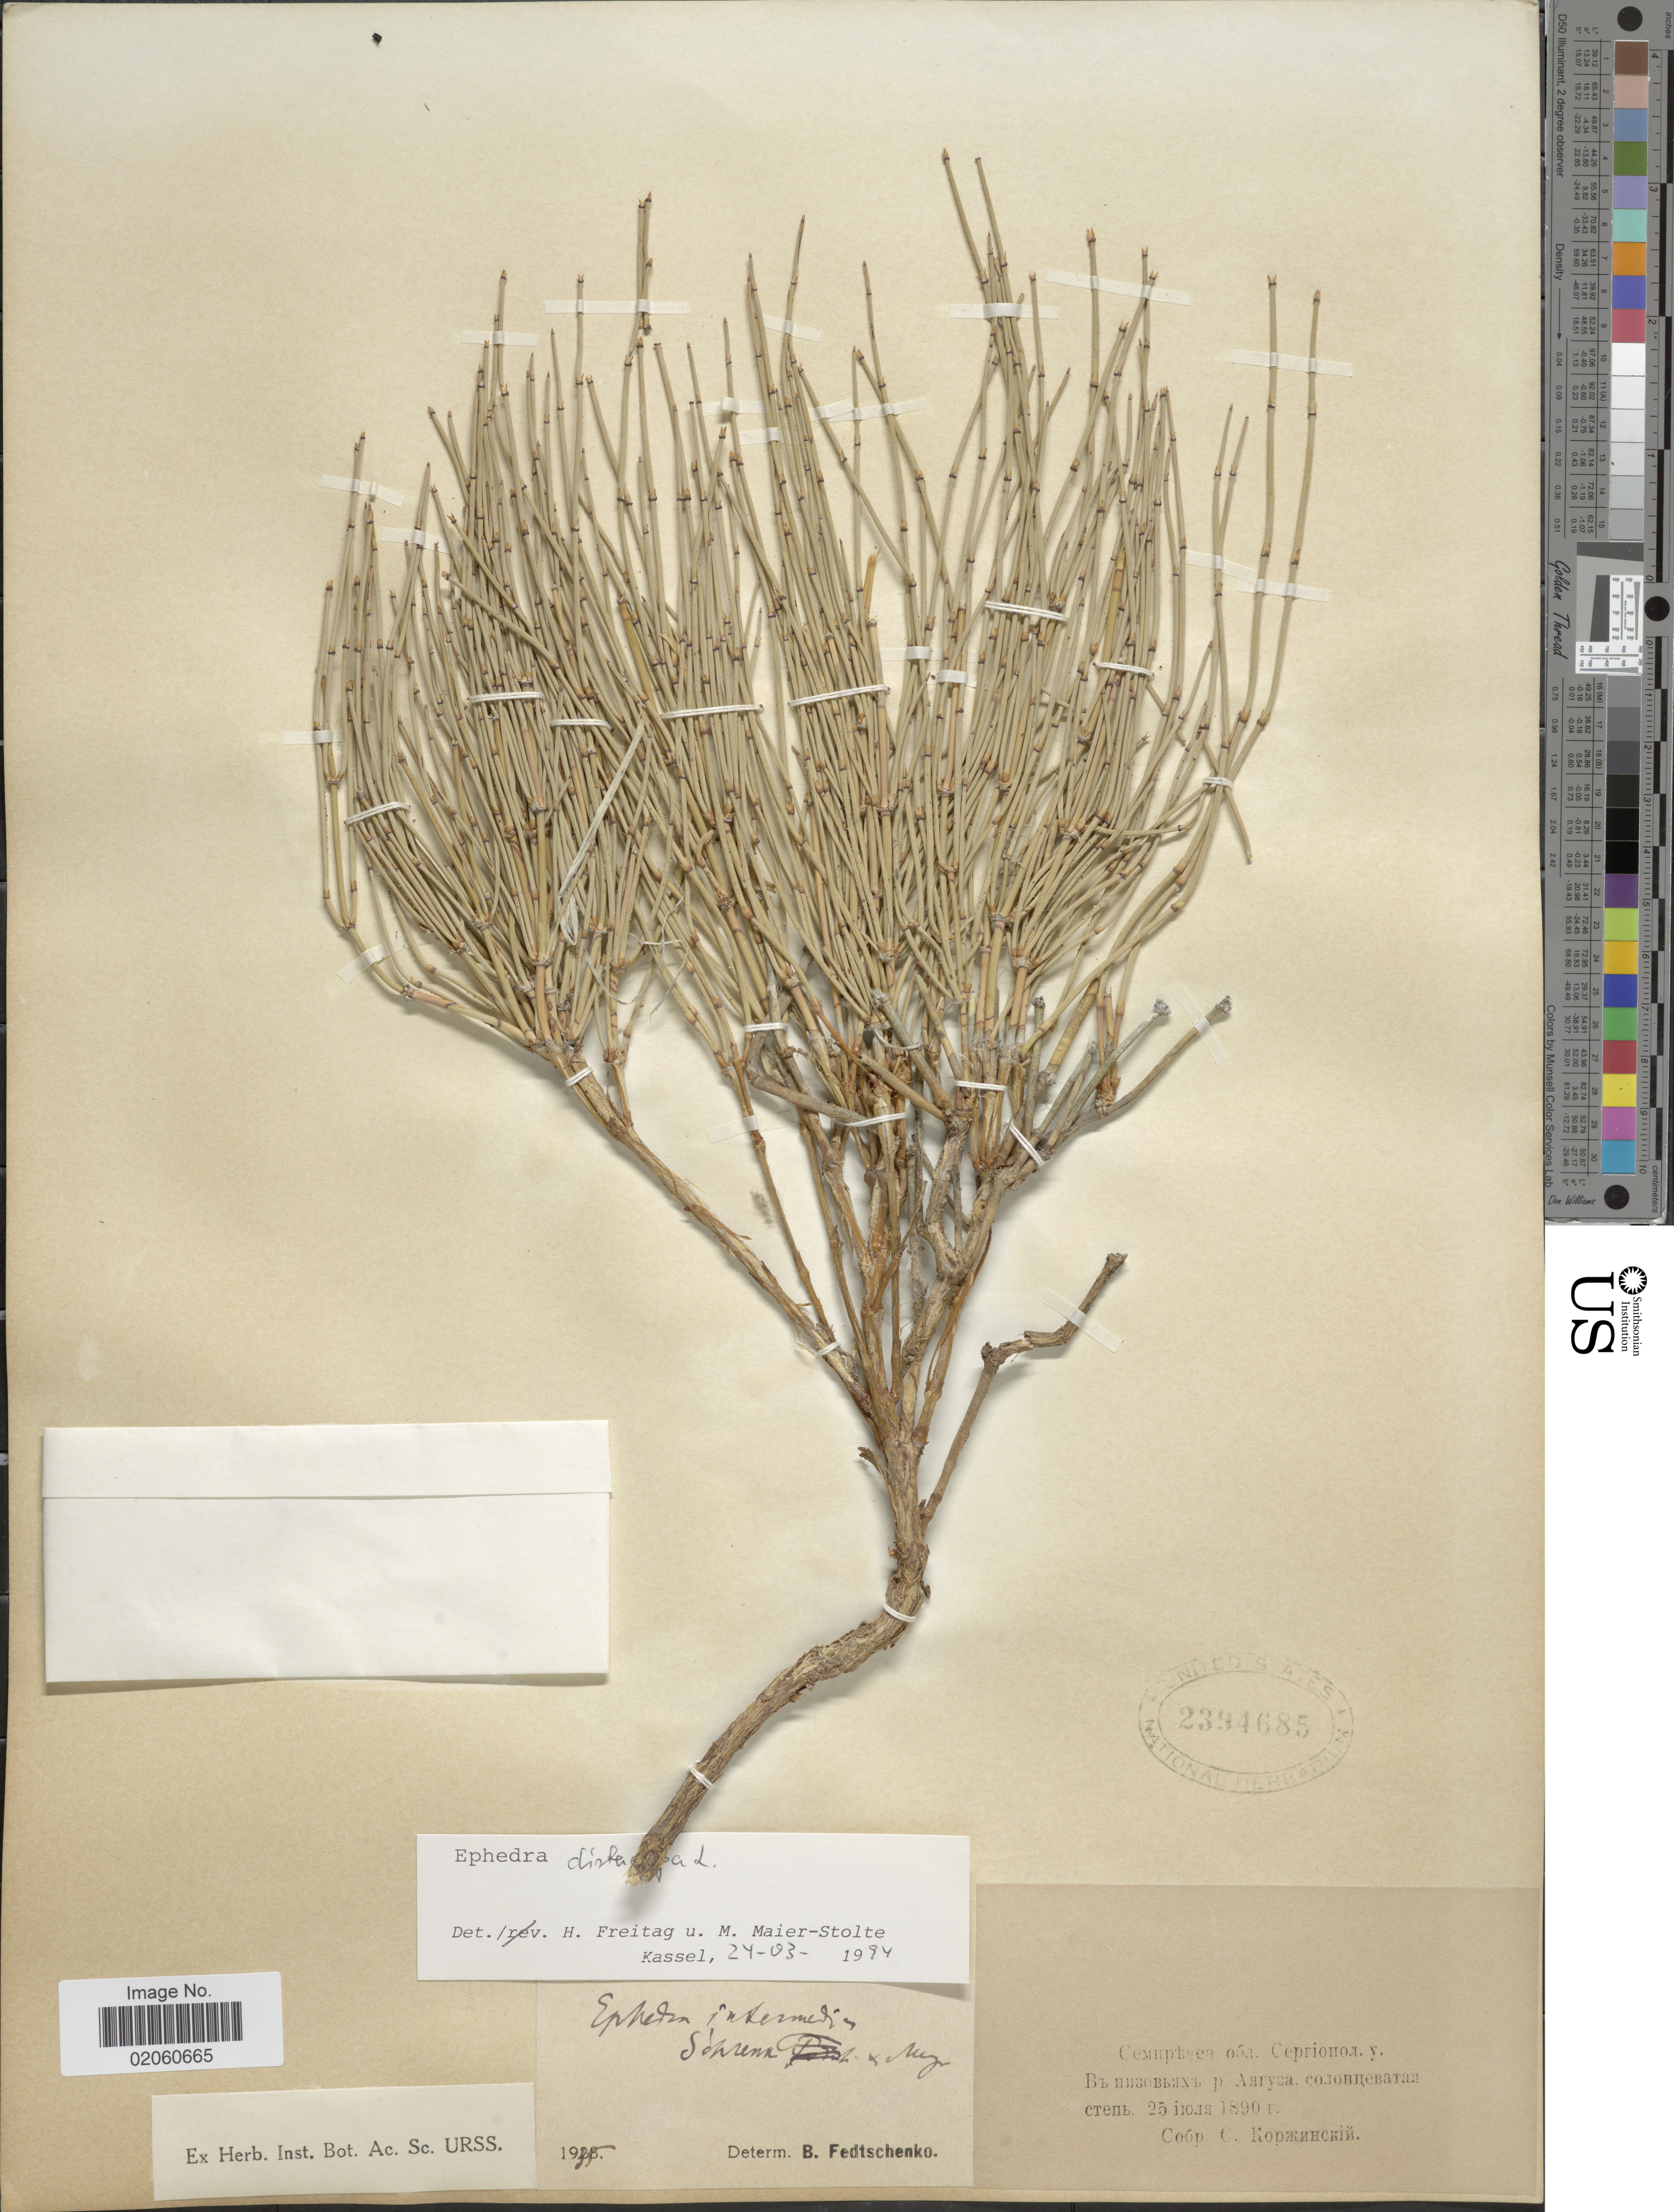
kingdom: Plantae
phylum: Tracheophyta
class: Gnetopsida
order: Ephedrales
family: Ephedraceae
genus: Ephedra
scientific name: Ephedra distachya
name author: L.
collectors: C. Korzhinsky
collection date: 1890-07-25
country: Kazakhstan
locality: Ayagoz River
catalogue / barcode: US 2394685